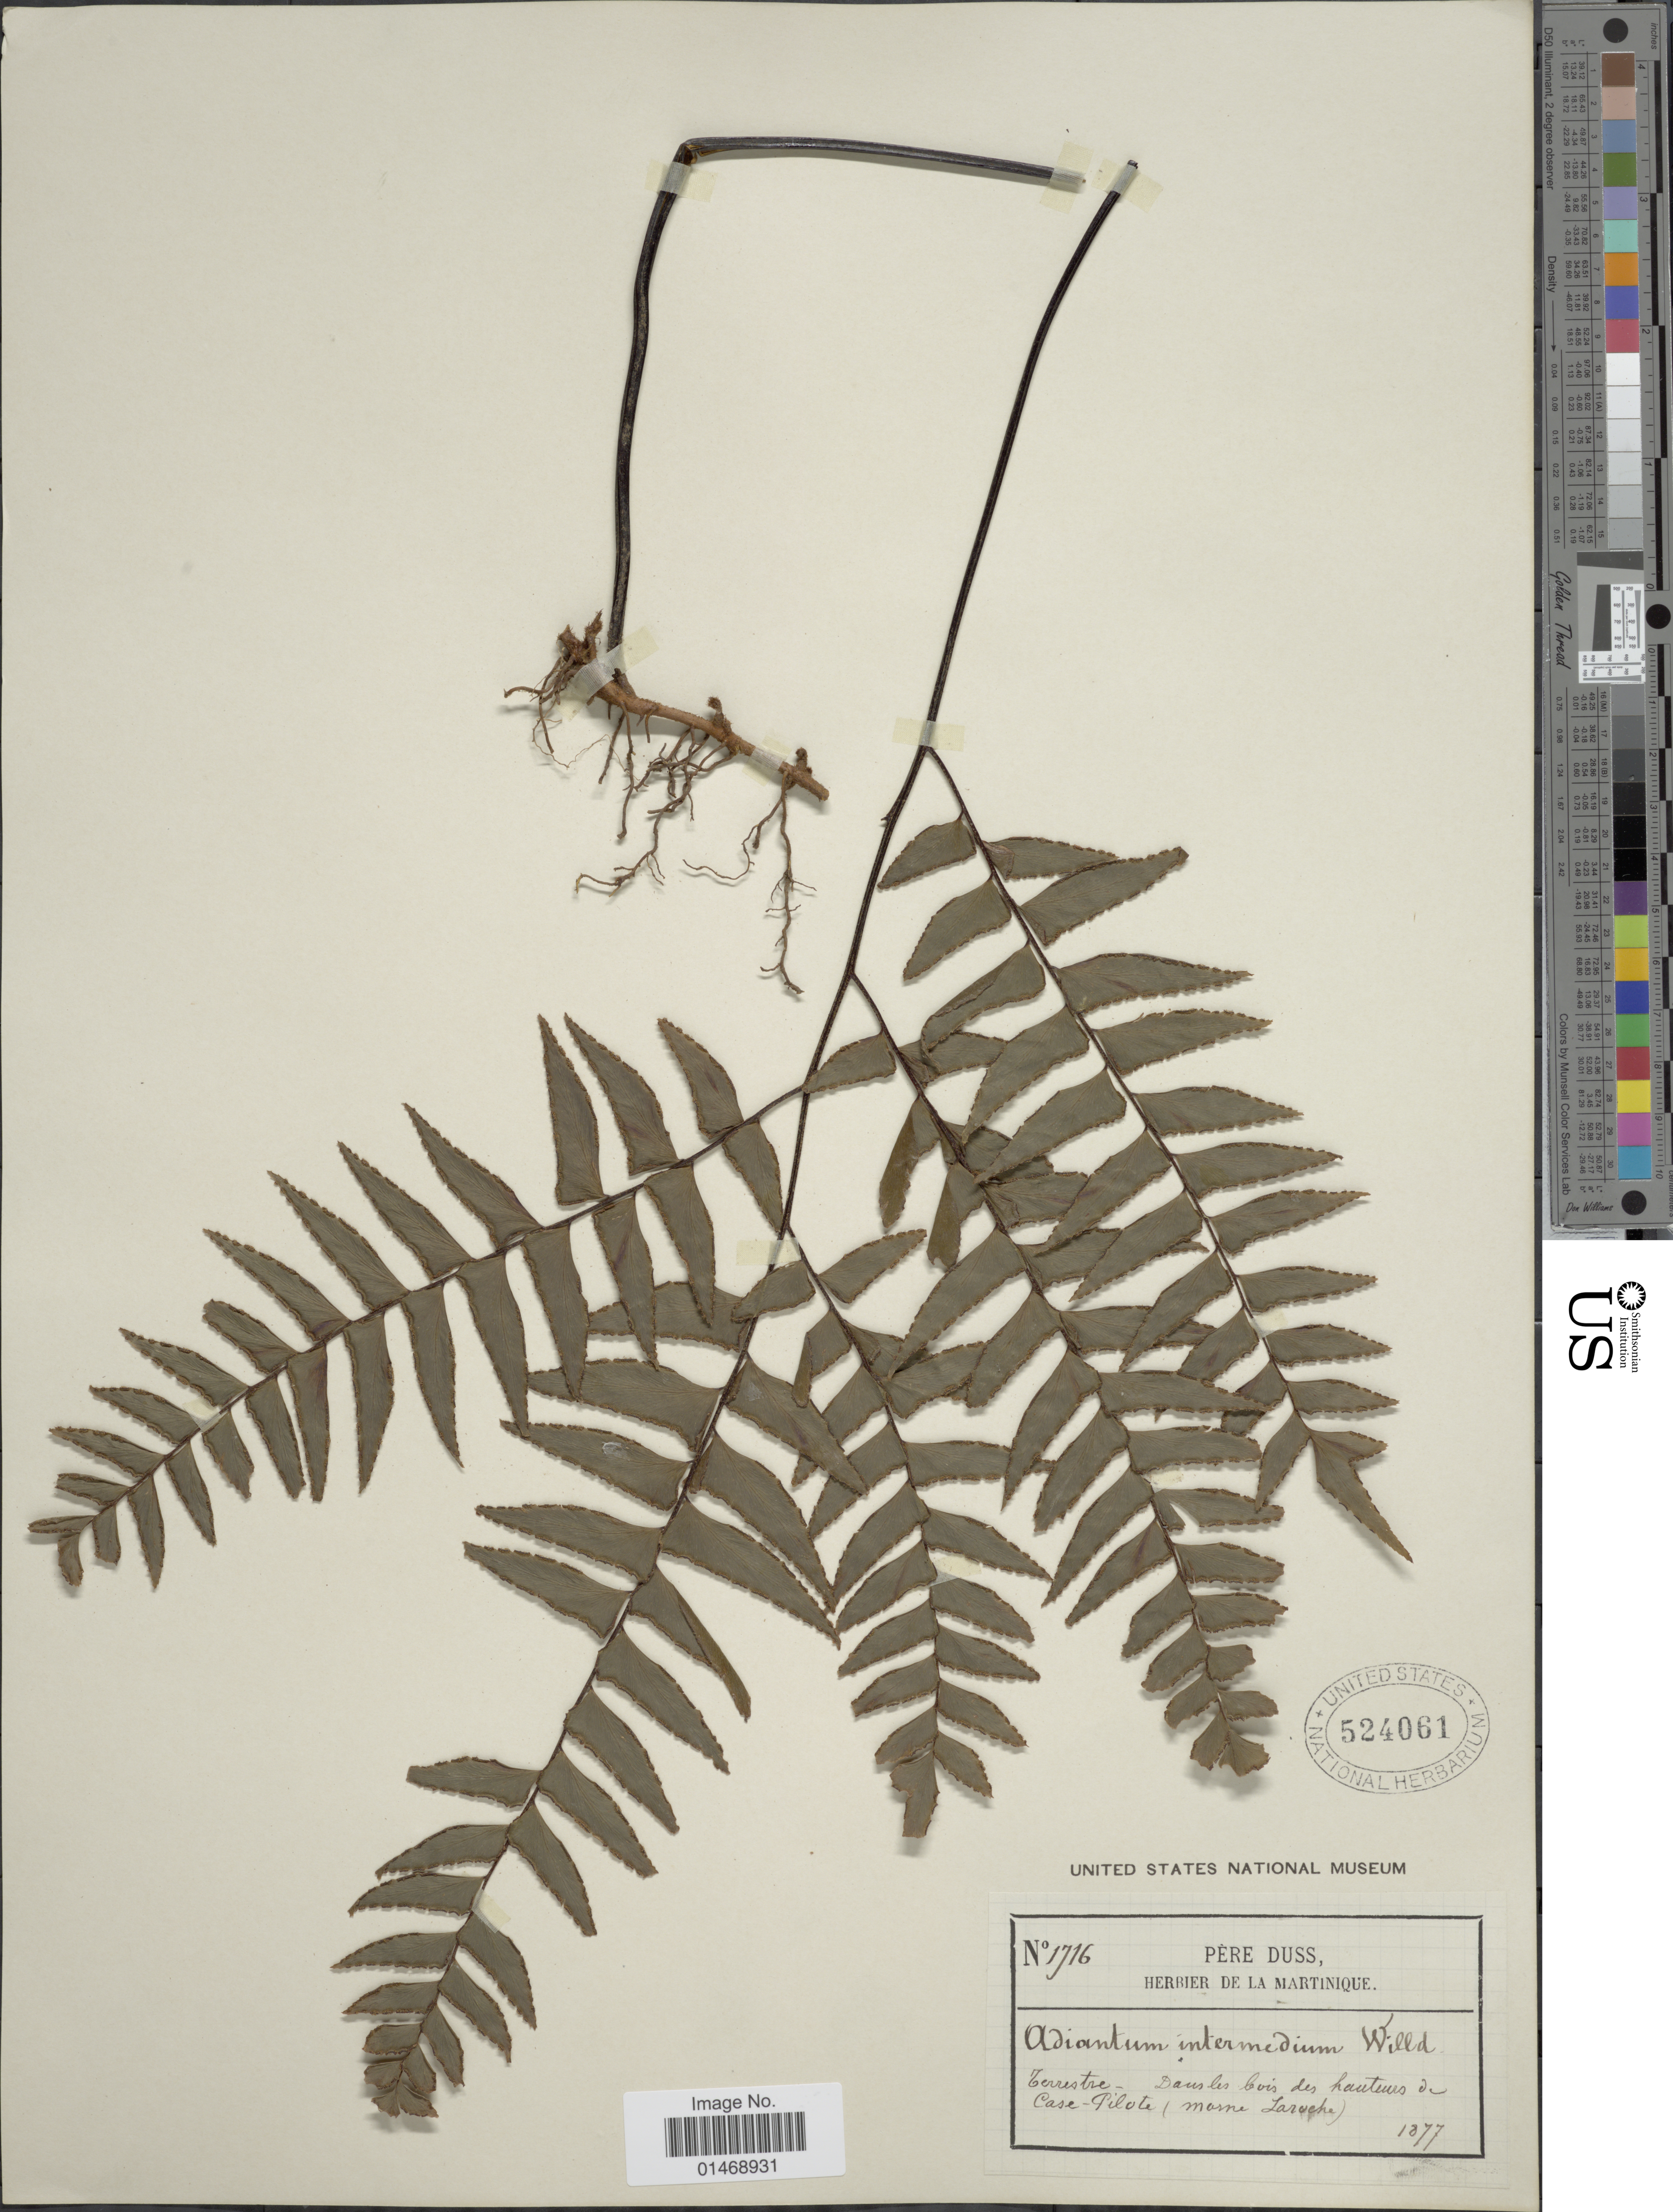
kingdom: Plantae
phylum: Tracheophyta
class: Polypodiopsida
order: Polypodiales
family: Pteridaceae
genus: Adiantum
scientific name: Adiantum latifolium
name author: Lam.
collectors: Père Duss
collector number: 1716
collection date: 1877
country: Martinique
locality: Dans les bois des hautes de Case-Pilote (morne Laroche)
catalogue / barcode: US 524061